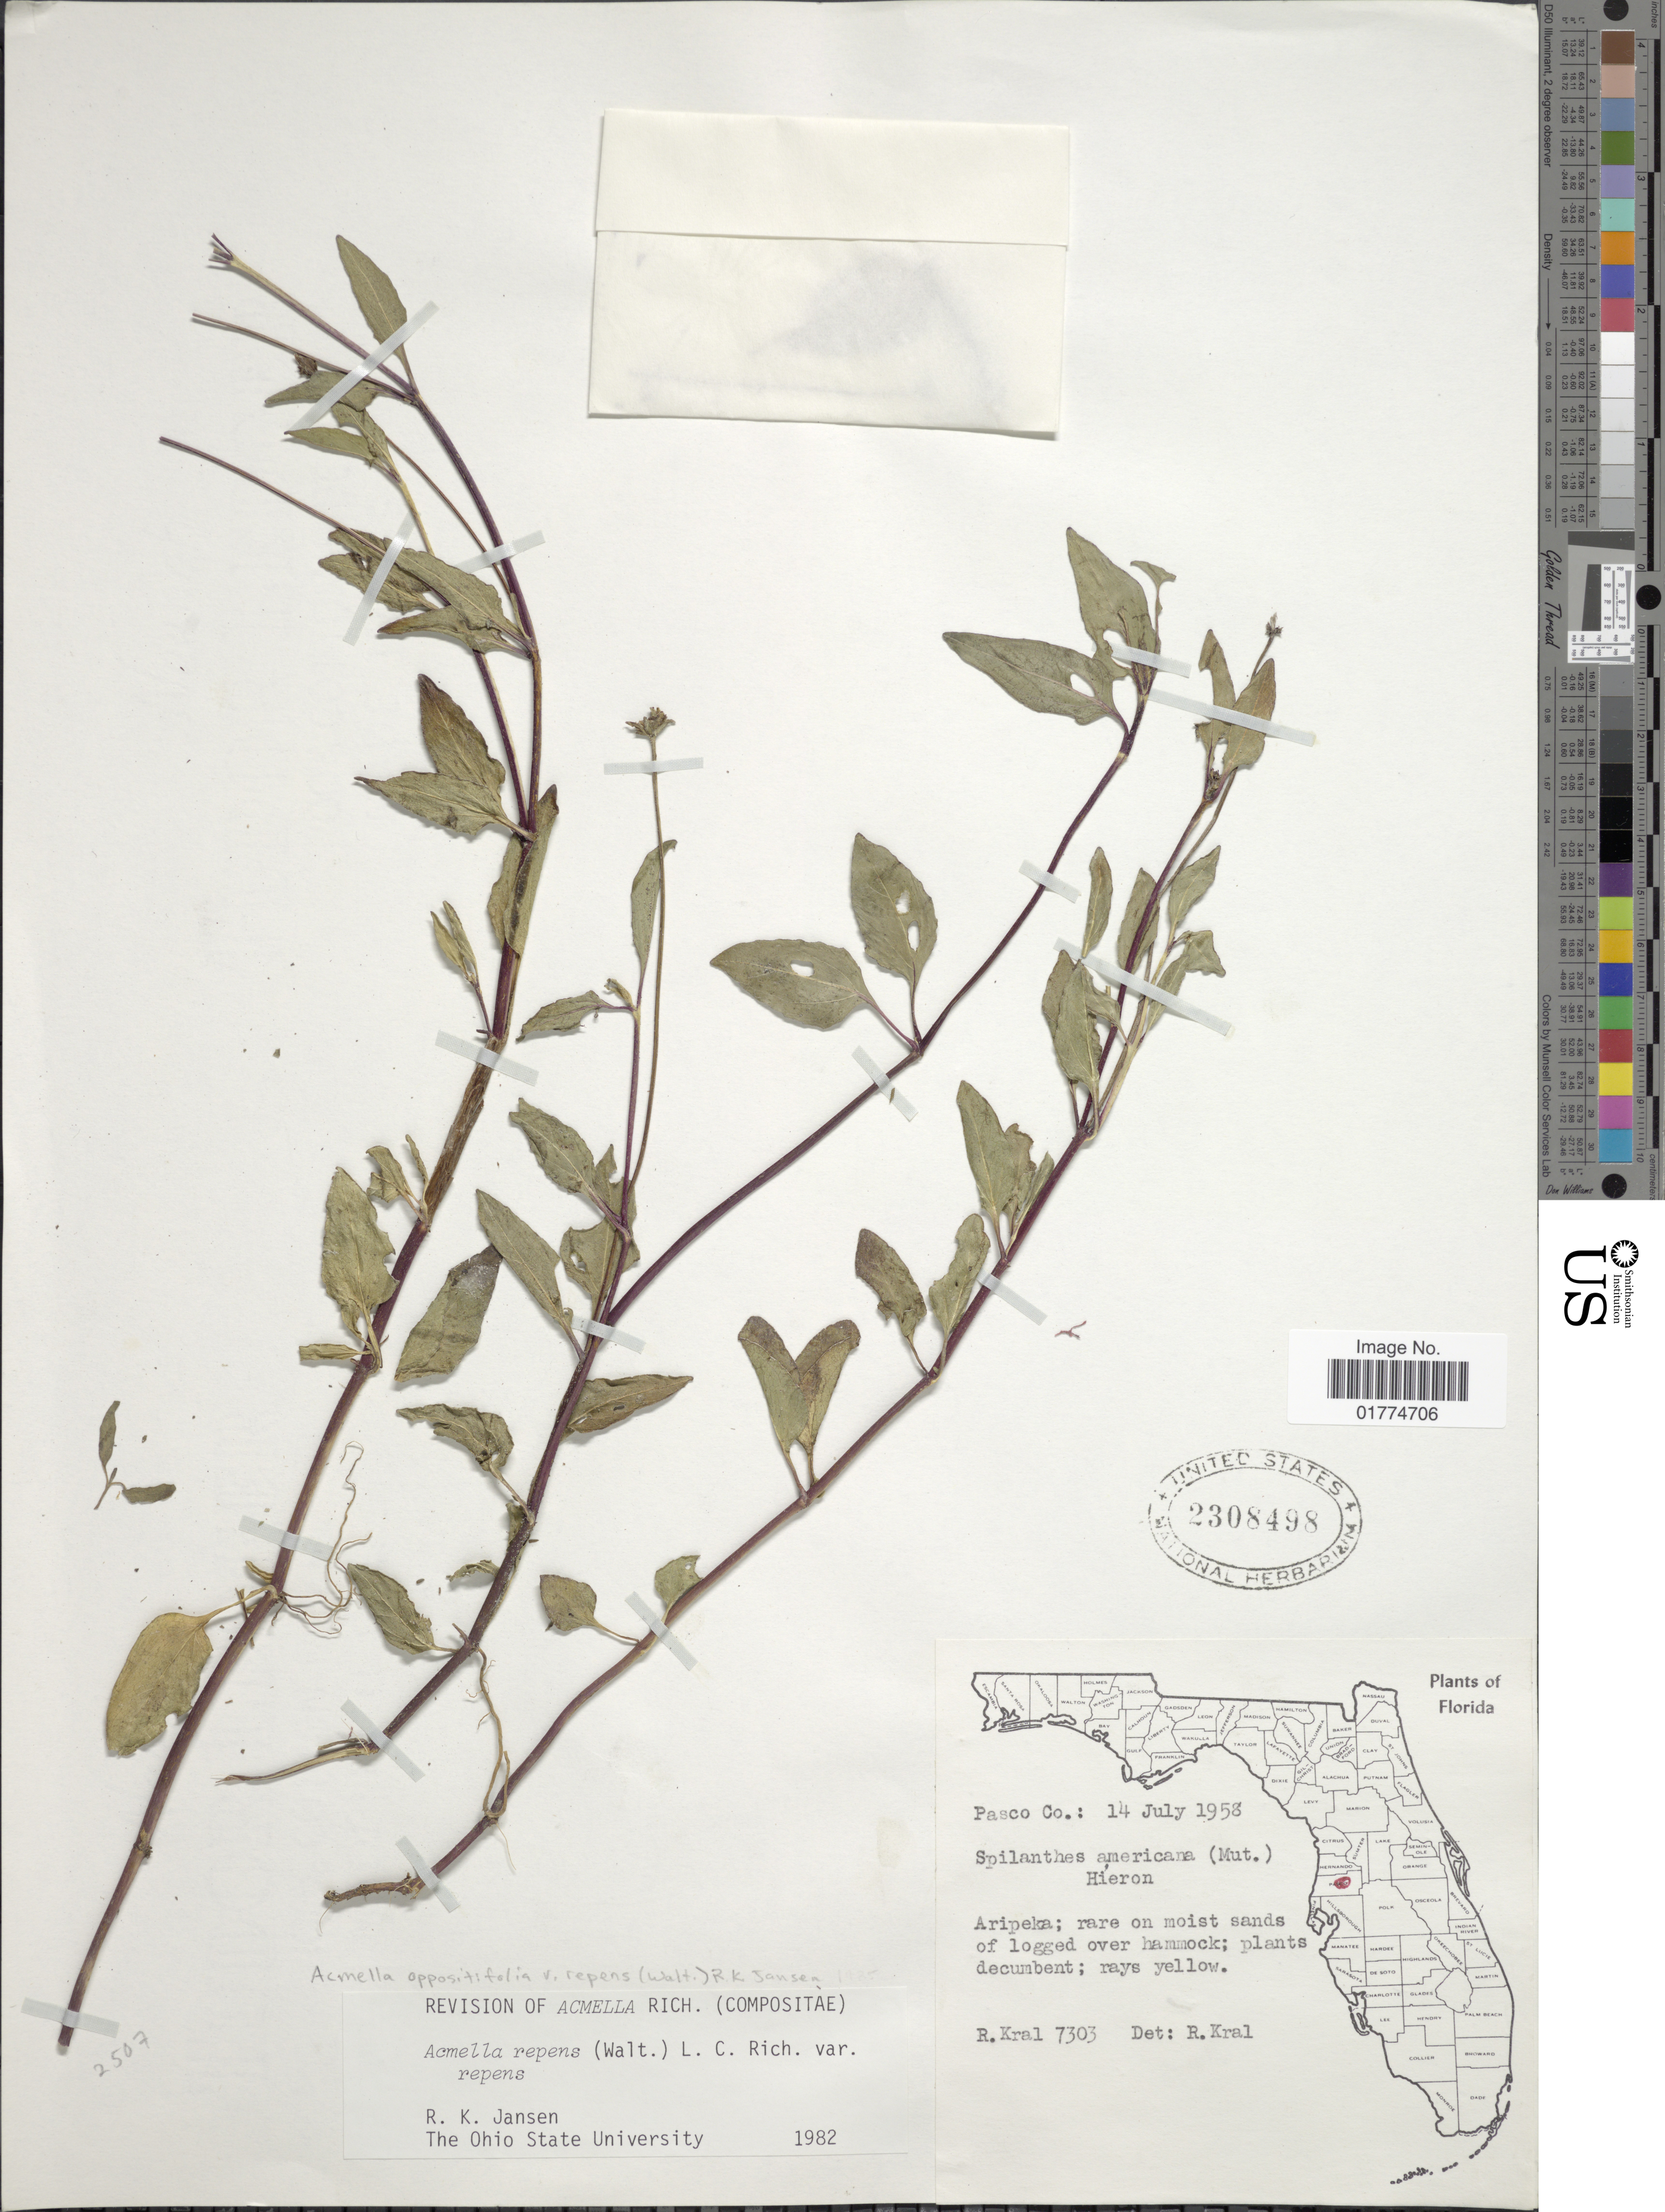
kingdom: Plantae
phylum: Tracheophyta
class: Magnoliopsida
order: Asterales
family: Asteraceae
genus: Acmella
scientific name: Acmella oppositifolia var. repens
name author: (Walter) R.K. Jansen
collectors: R. Kral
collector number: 7303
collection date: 1958-07-14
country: United States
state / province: Florida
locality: Pasco Co. Aripeka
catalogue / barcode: US 2308498